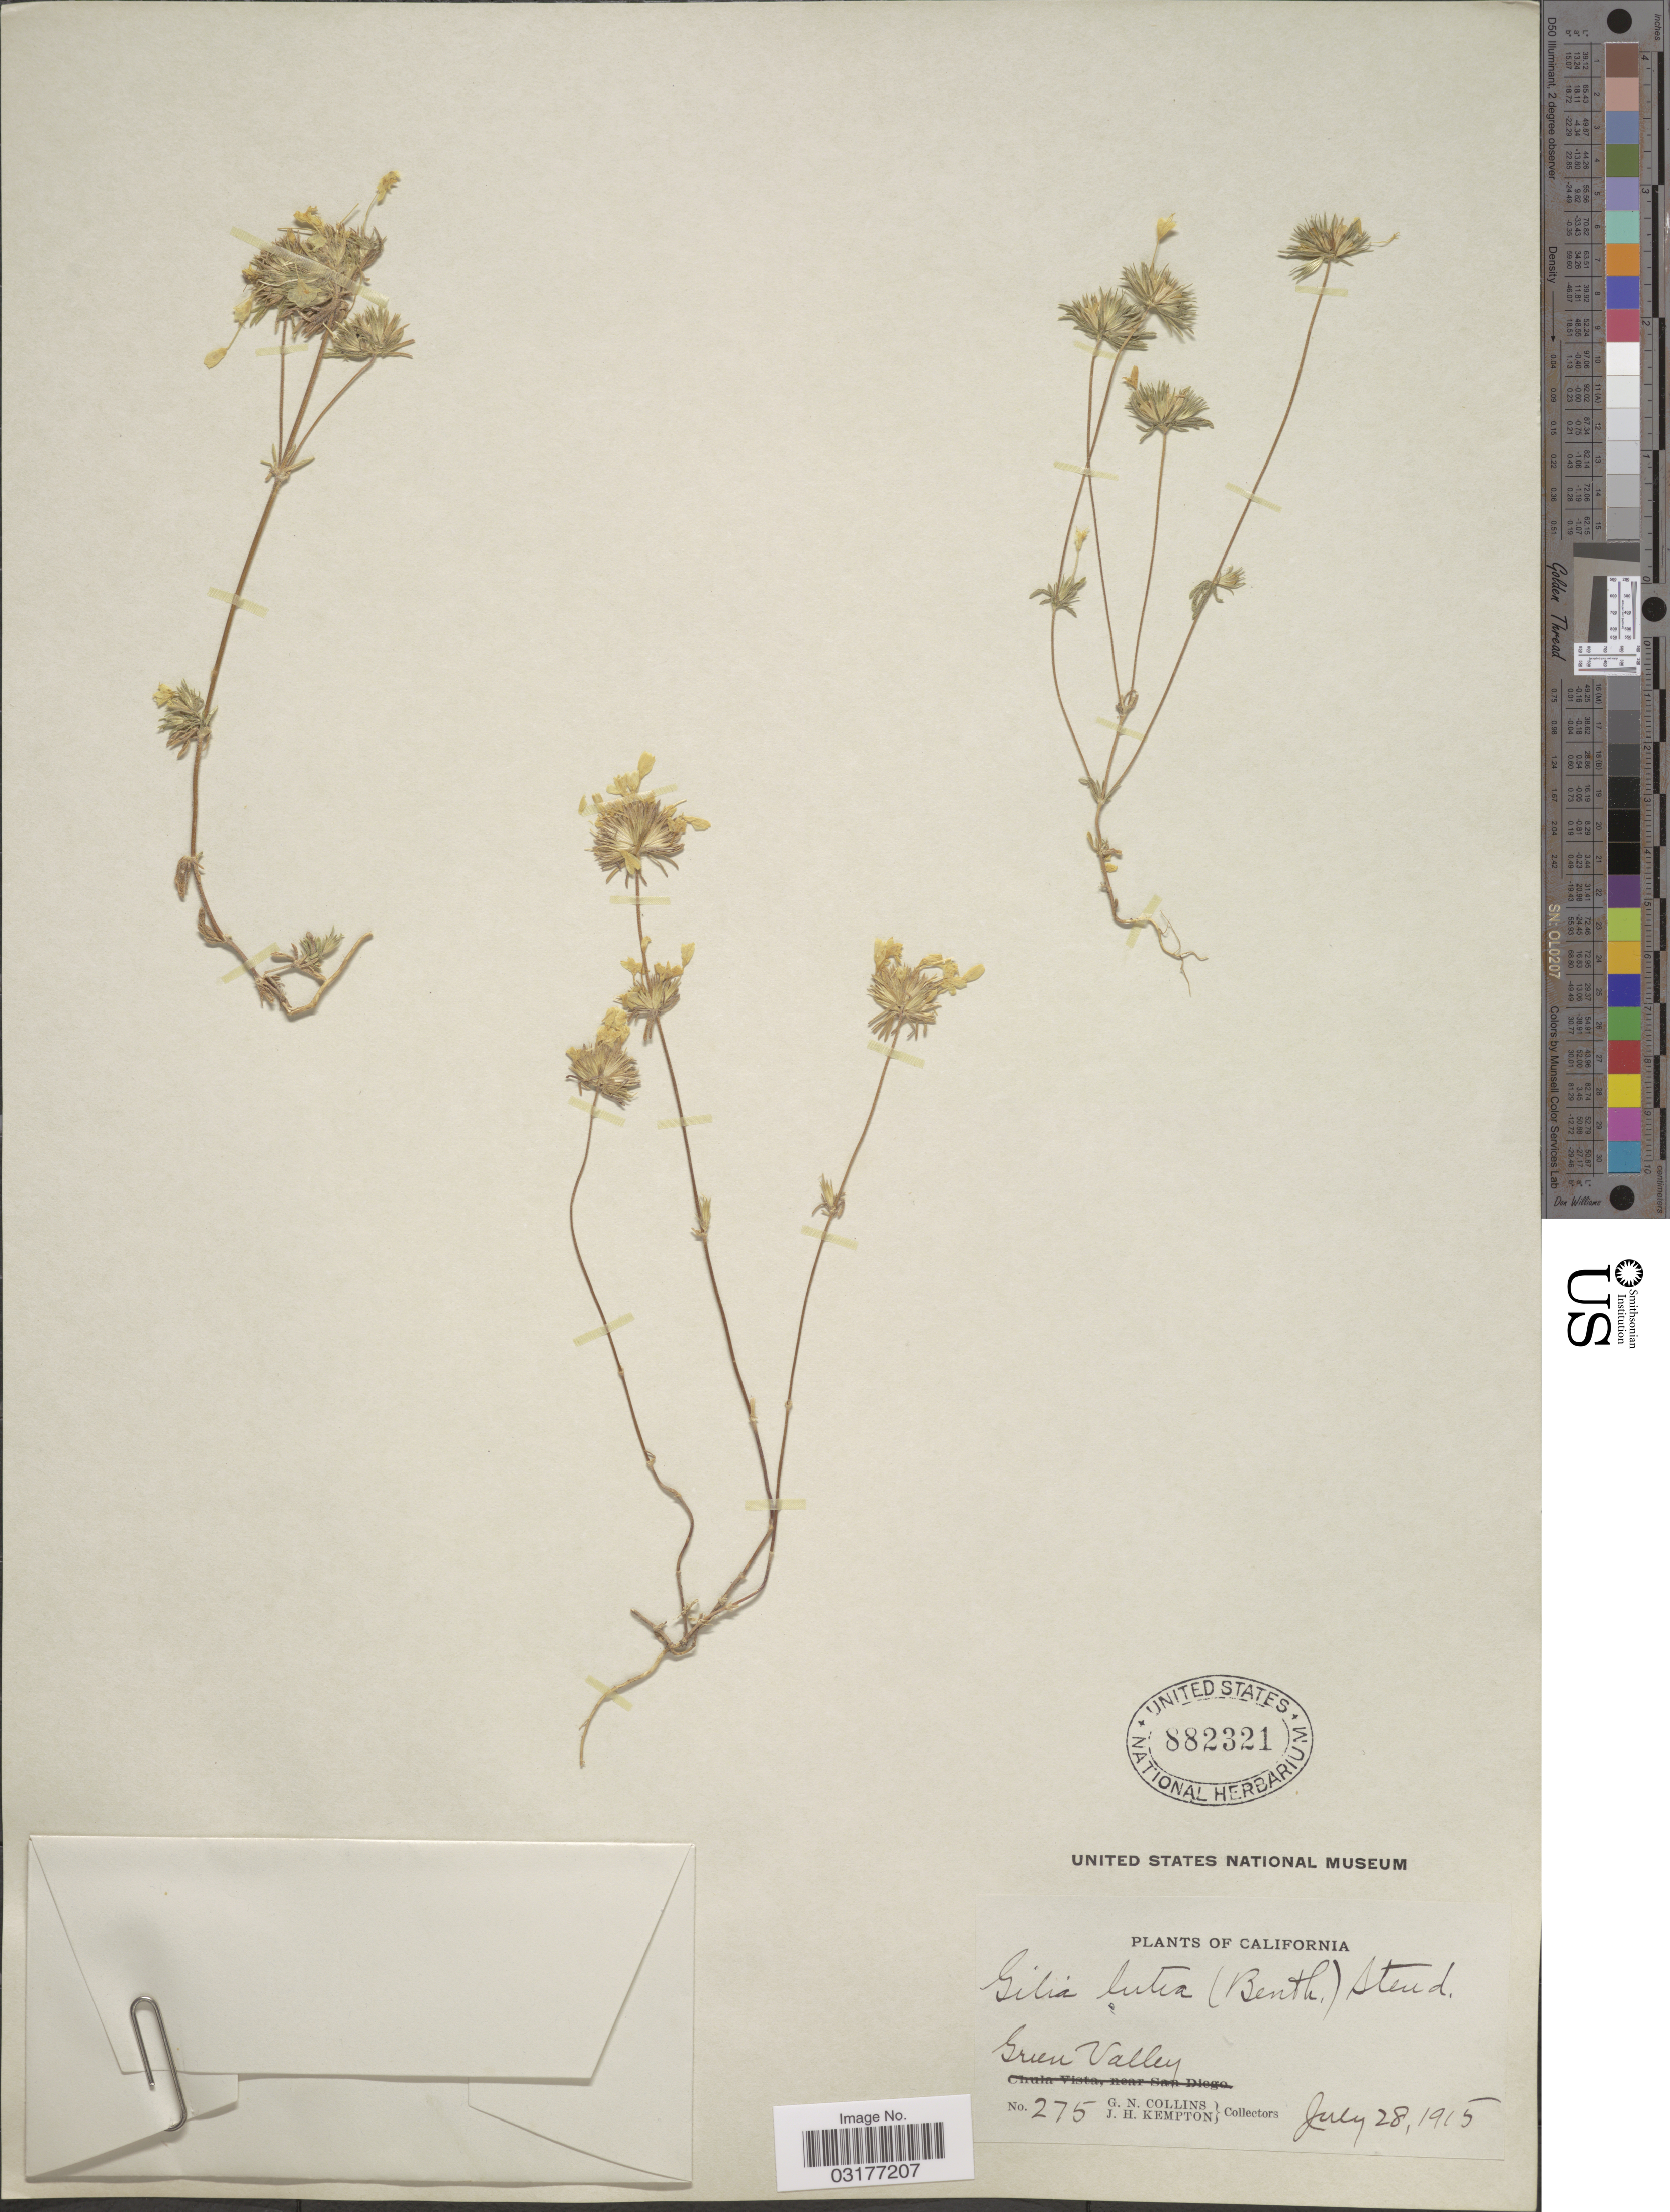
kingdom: Plantae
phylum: Tracheophyta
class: Magnoliopsida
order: Ericales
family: Polemoniaceae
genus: Leptosiphon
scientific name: Leptosiphon parviflorus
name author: Benth.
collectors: G. Collins & J. H. Kempton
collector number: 275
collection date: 1915-07-28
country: United States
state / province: California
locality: Green Valley.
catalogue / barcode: US 882321